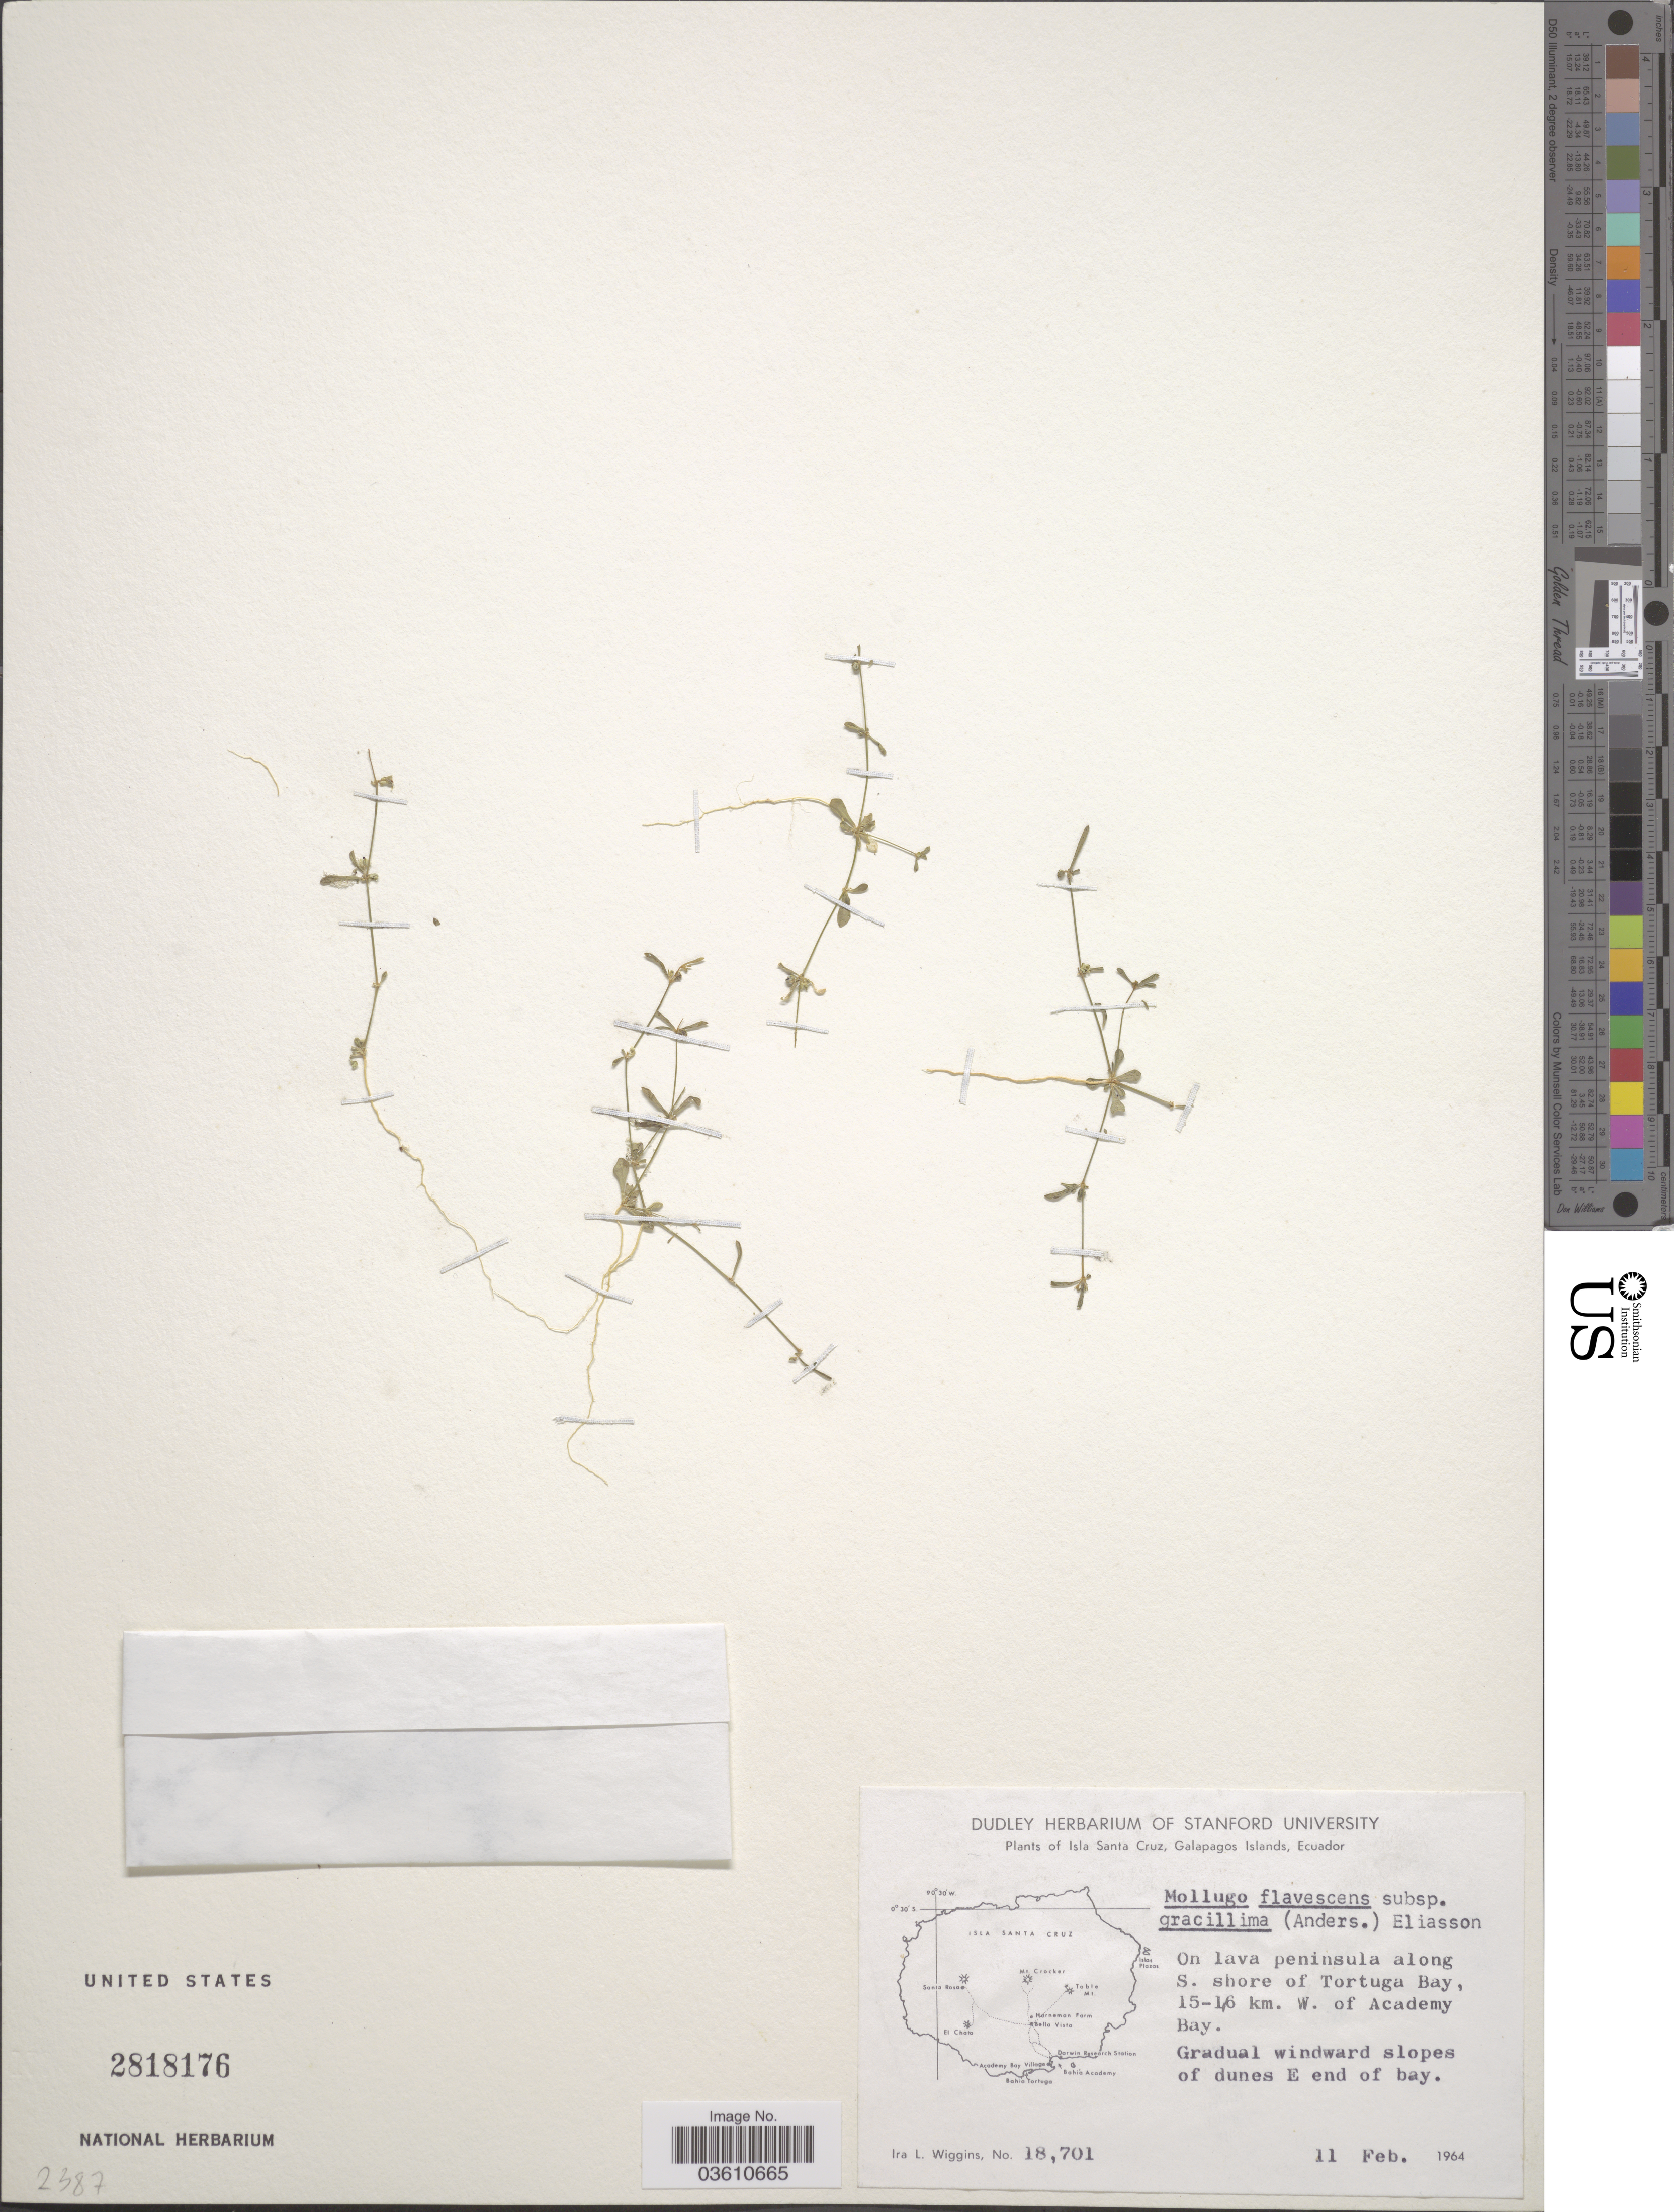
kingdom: Plantae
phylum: Tracheophyta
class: Magnoliopsida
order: Caryophyllales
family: Molluginaceae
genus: Mollugo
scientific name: Mollugo flavescens subsp. gracillima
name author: (Andersson) Eliasson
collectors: I. L. Wiggins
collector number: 18701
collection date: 1964-02-11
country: Ecuador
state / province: Colón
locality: Isla Santa Cruz, Galapagos Islands. On lava peninsula along S. shore of Tortuga Bay, 15-16 km. W. of Academy Bay.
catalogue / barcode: US 2818176